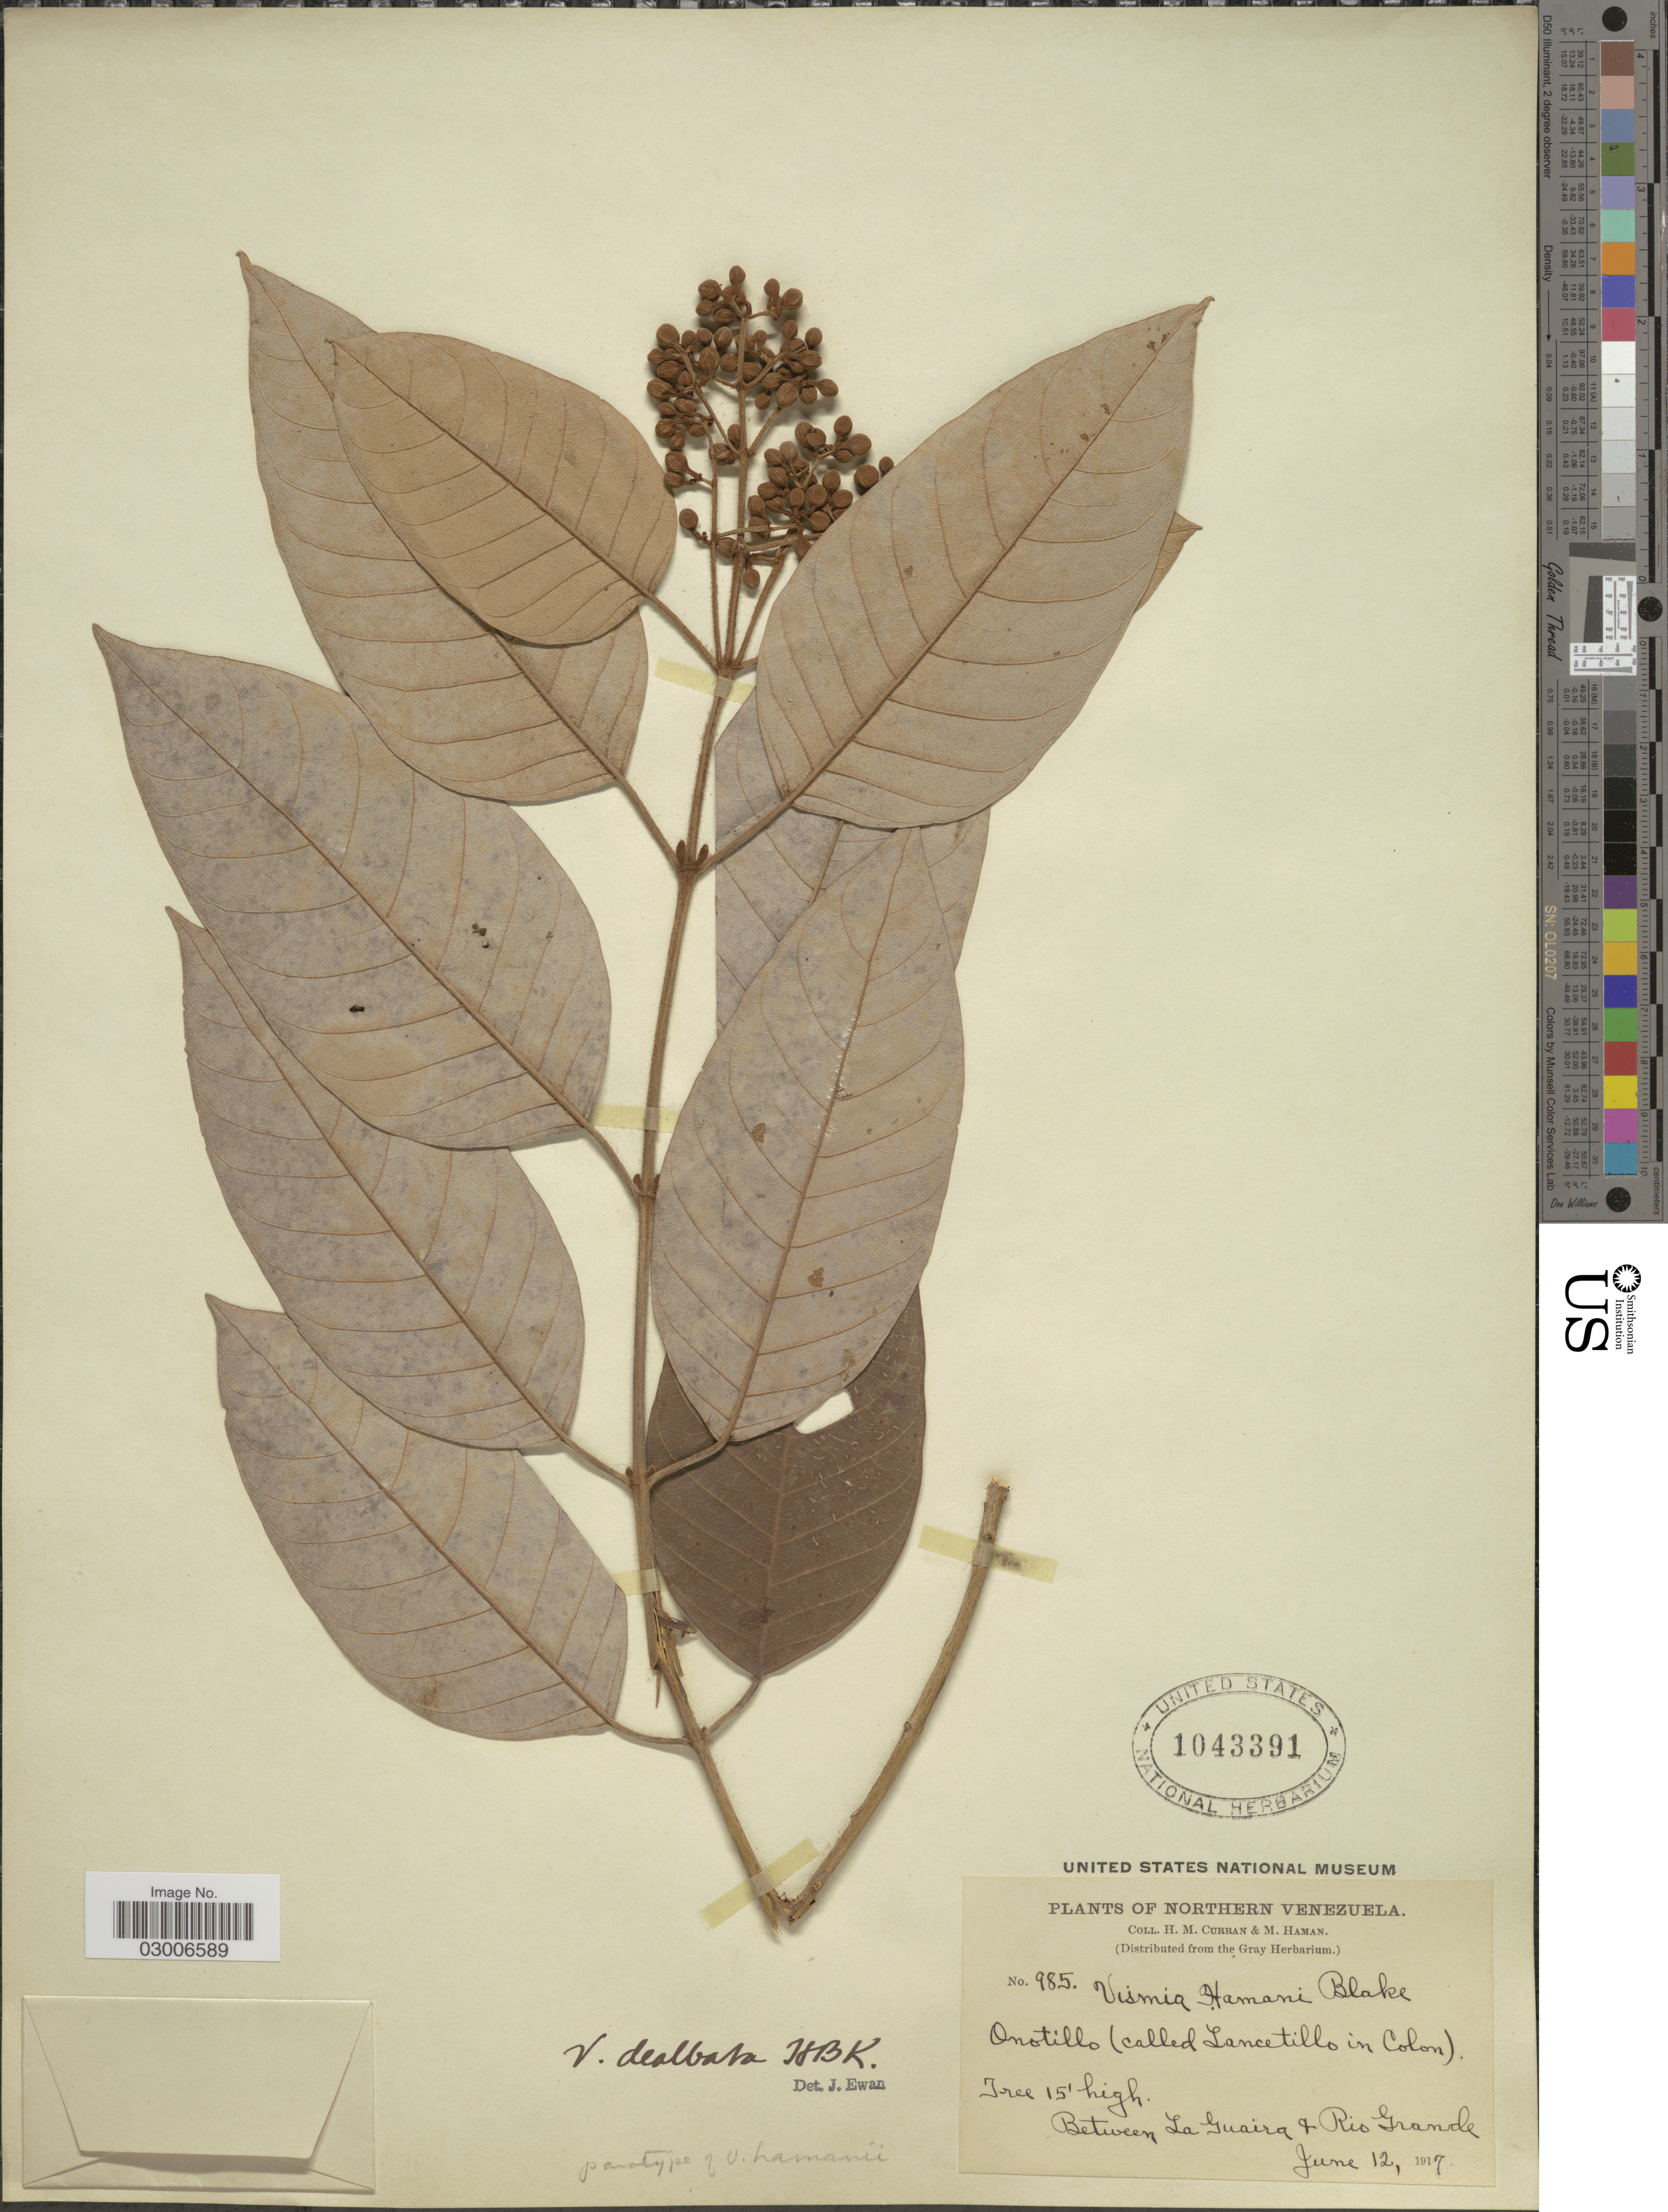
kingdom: Plantae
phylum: Tracheophyta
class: Magnoliopsida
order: Malpighiales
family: Hypericaceae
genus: Vismia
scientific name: Vismia baccifera subsp. dealbata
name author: (Kunth) Ewan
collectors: H. M. Curran & M. Haman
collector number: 985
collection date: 1917-06-12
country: Venezuela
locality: Northern Venezuela, Onstillo (called Lancetillo in Colon), Between La Guaira & Rio Grande.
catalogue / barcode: US 1043391